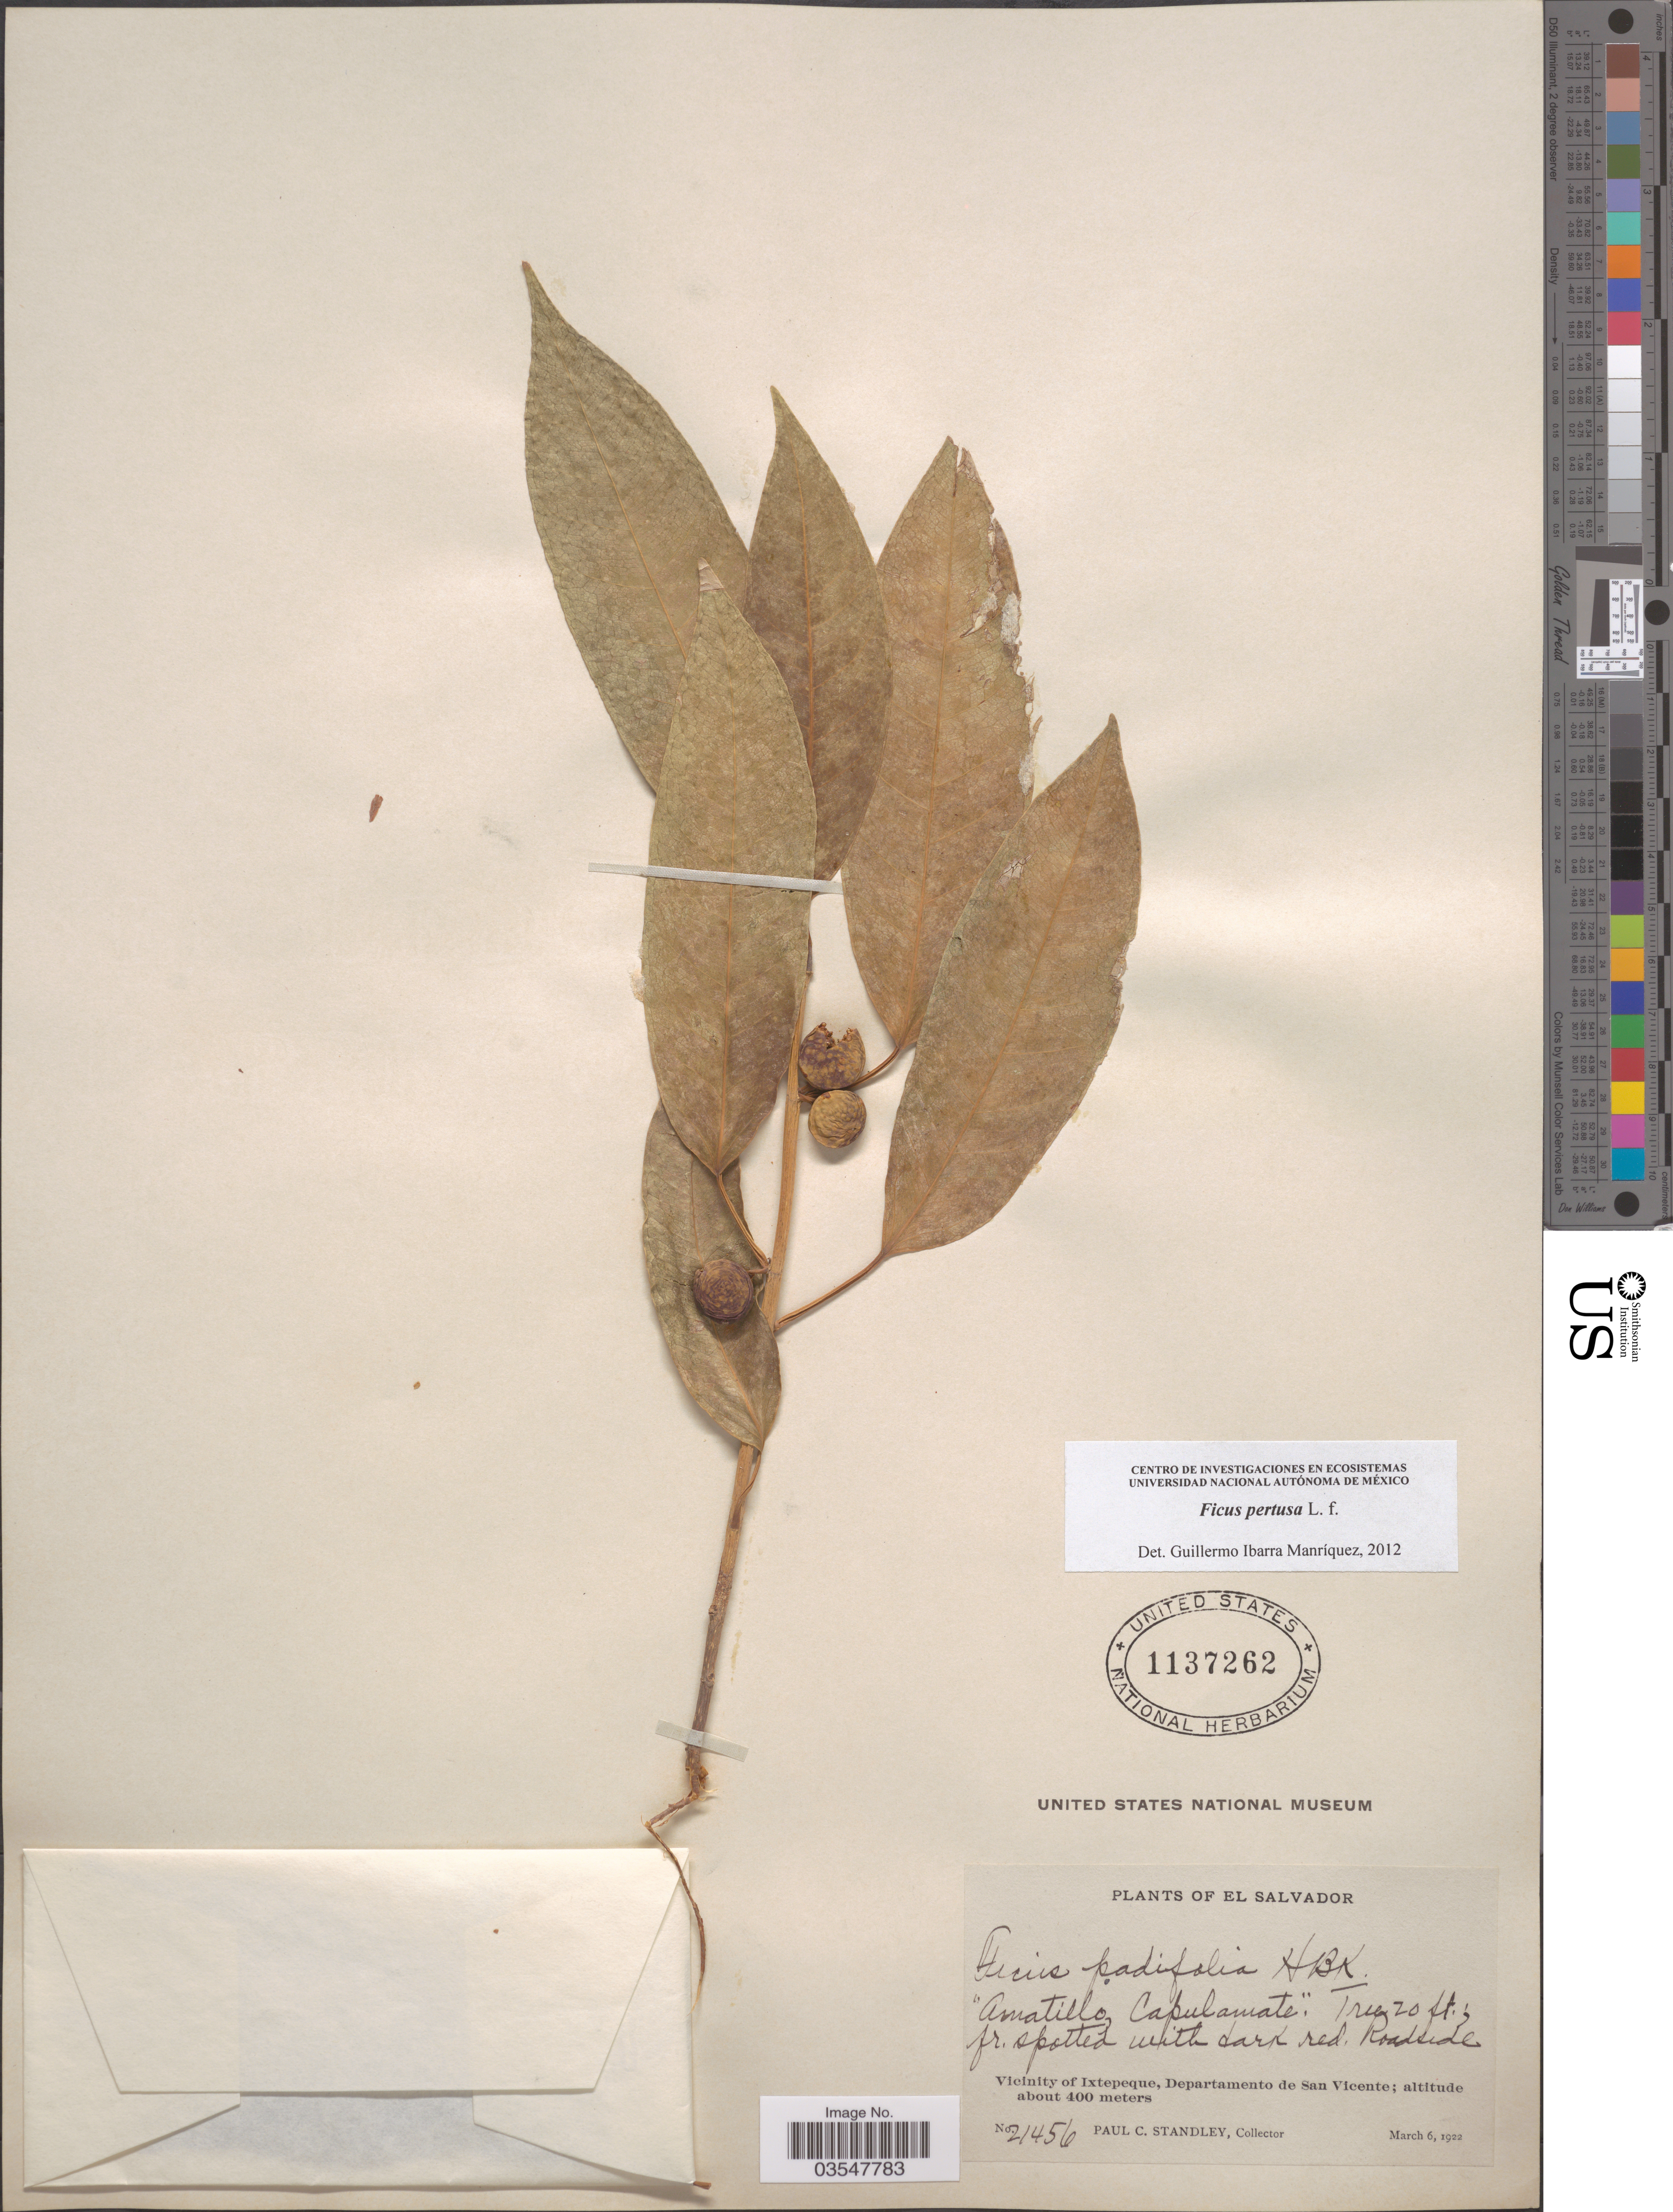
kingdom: Plantae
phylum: Tracheophyta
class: Magnoliopsida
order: Rosales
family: Moraceae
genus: Ficus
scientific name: Ficus pertusa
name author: L. f.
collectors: P. C. Standley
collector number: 21456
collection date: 1922-03-06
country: El Salvador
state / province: San Vincente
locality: Vicinity of Ixtepeque, Departamento de San Vicente.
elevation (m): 400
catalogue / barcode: US 1137262